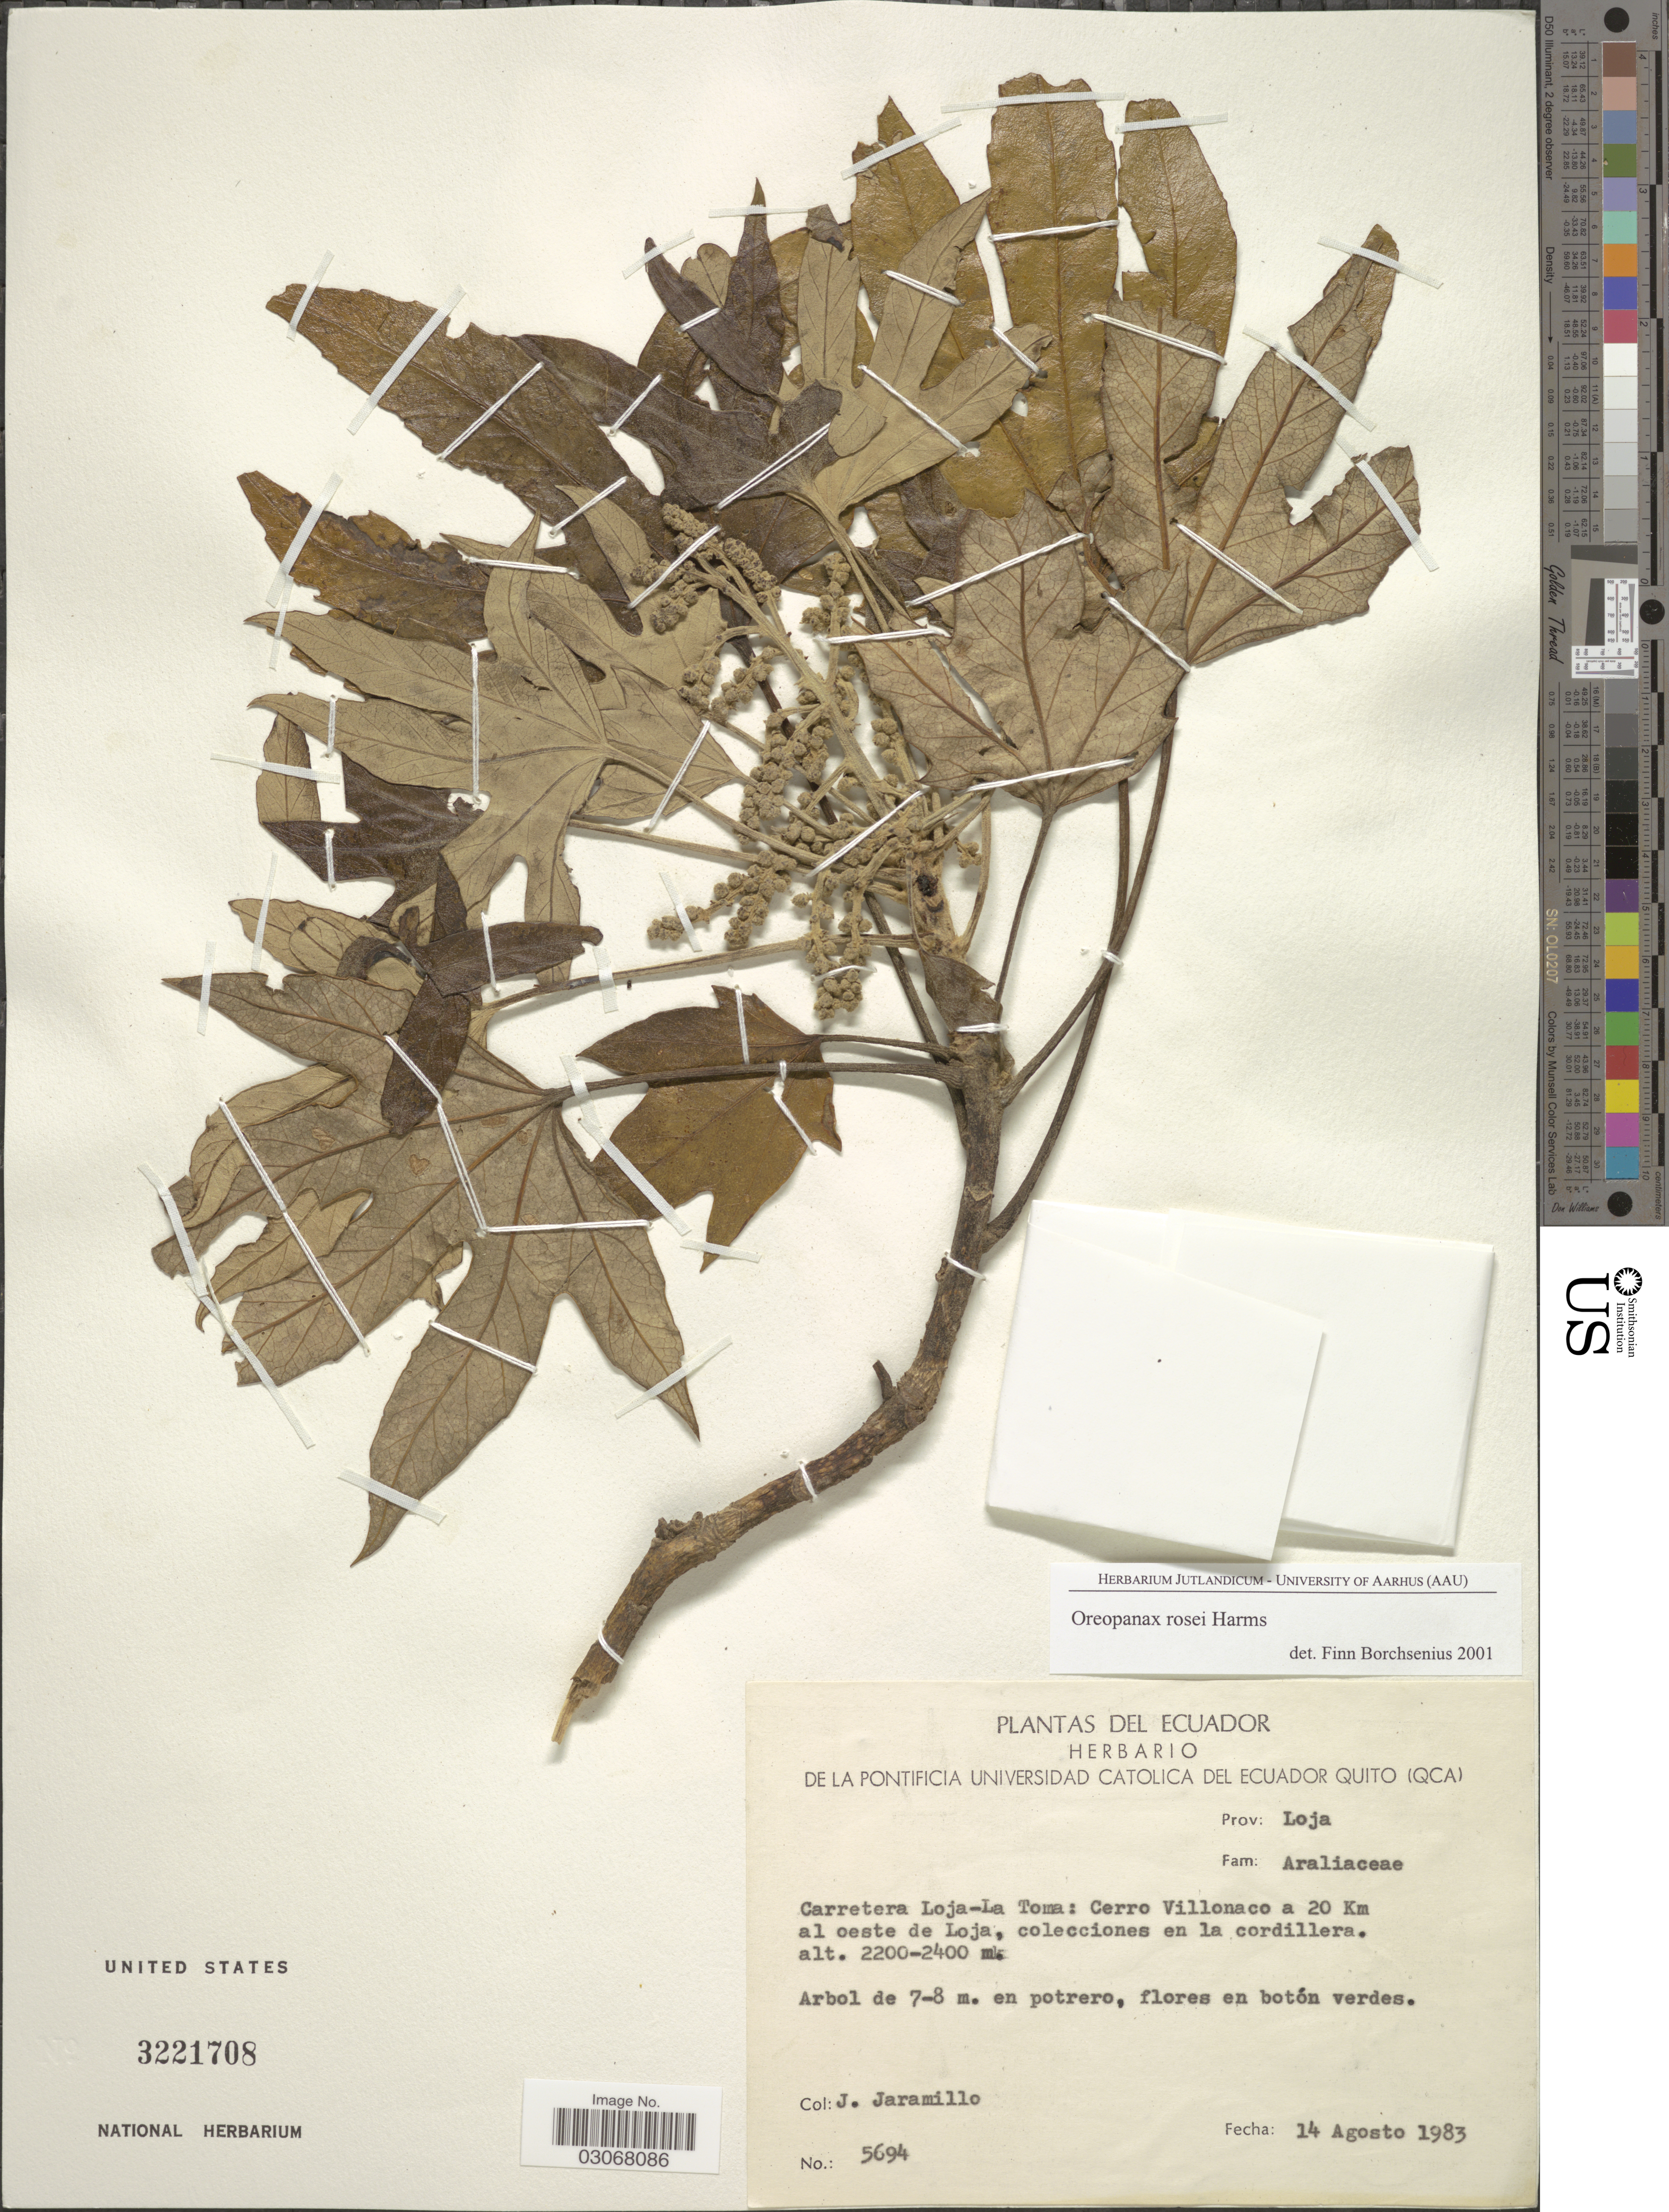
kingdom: Plantae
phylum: Tracheophyta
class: Magnoliopsida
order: Apiales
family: Araliaceae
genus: Oreopanax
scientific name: Oreopanax rosei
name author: Harms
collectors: J. Jaramillo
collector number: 5694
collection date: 1983-08-14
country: Ecuador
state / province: Loja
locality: Prov: Loja. Carretera Loja-La Toma: Cerro Villonaco a 20 Km al oeste de Loja, colecciones en la cordillera.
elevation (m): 2200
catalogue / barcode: US 3221708